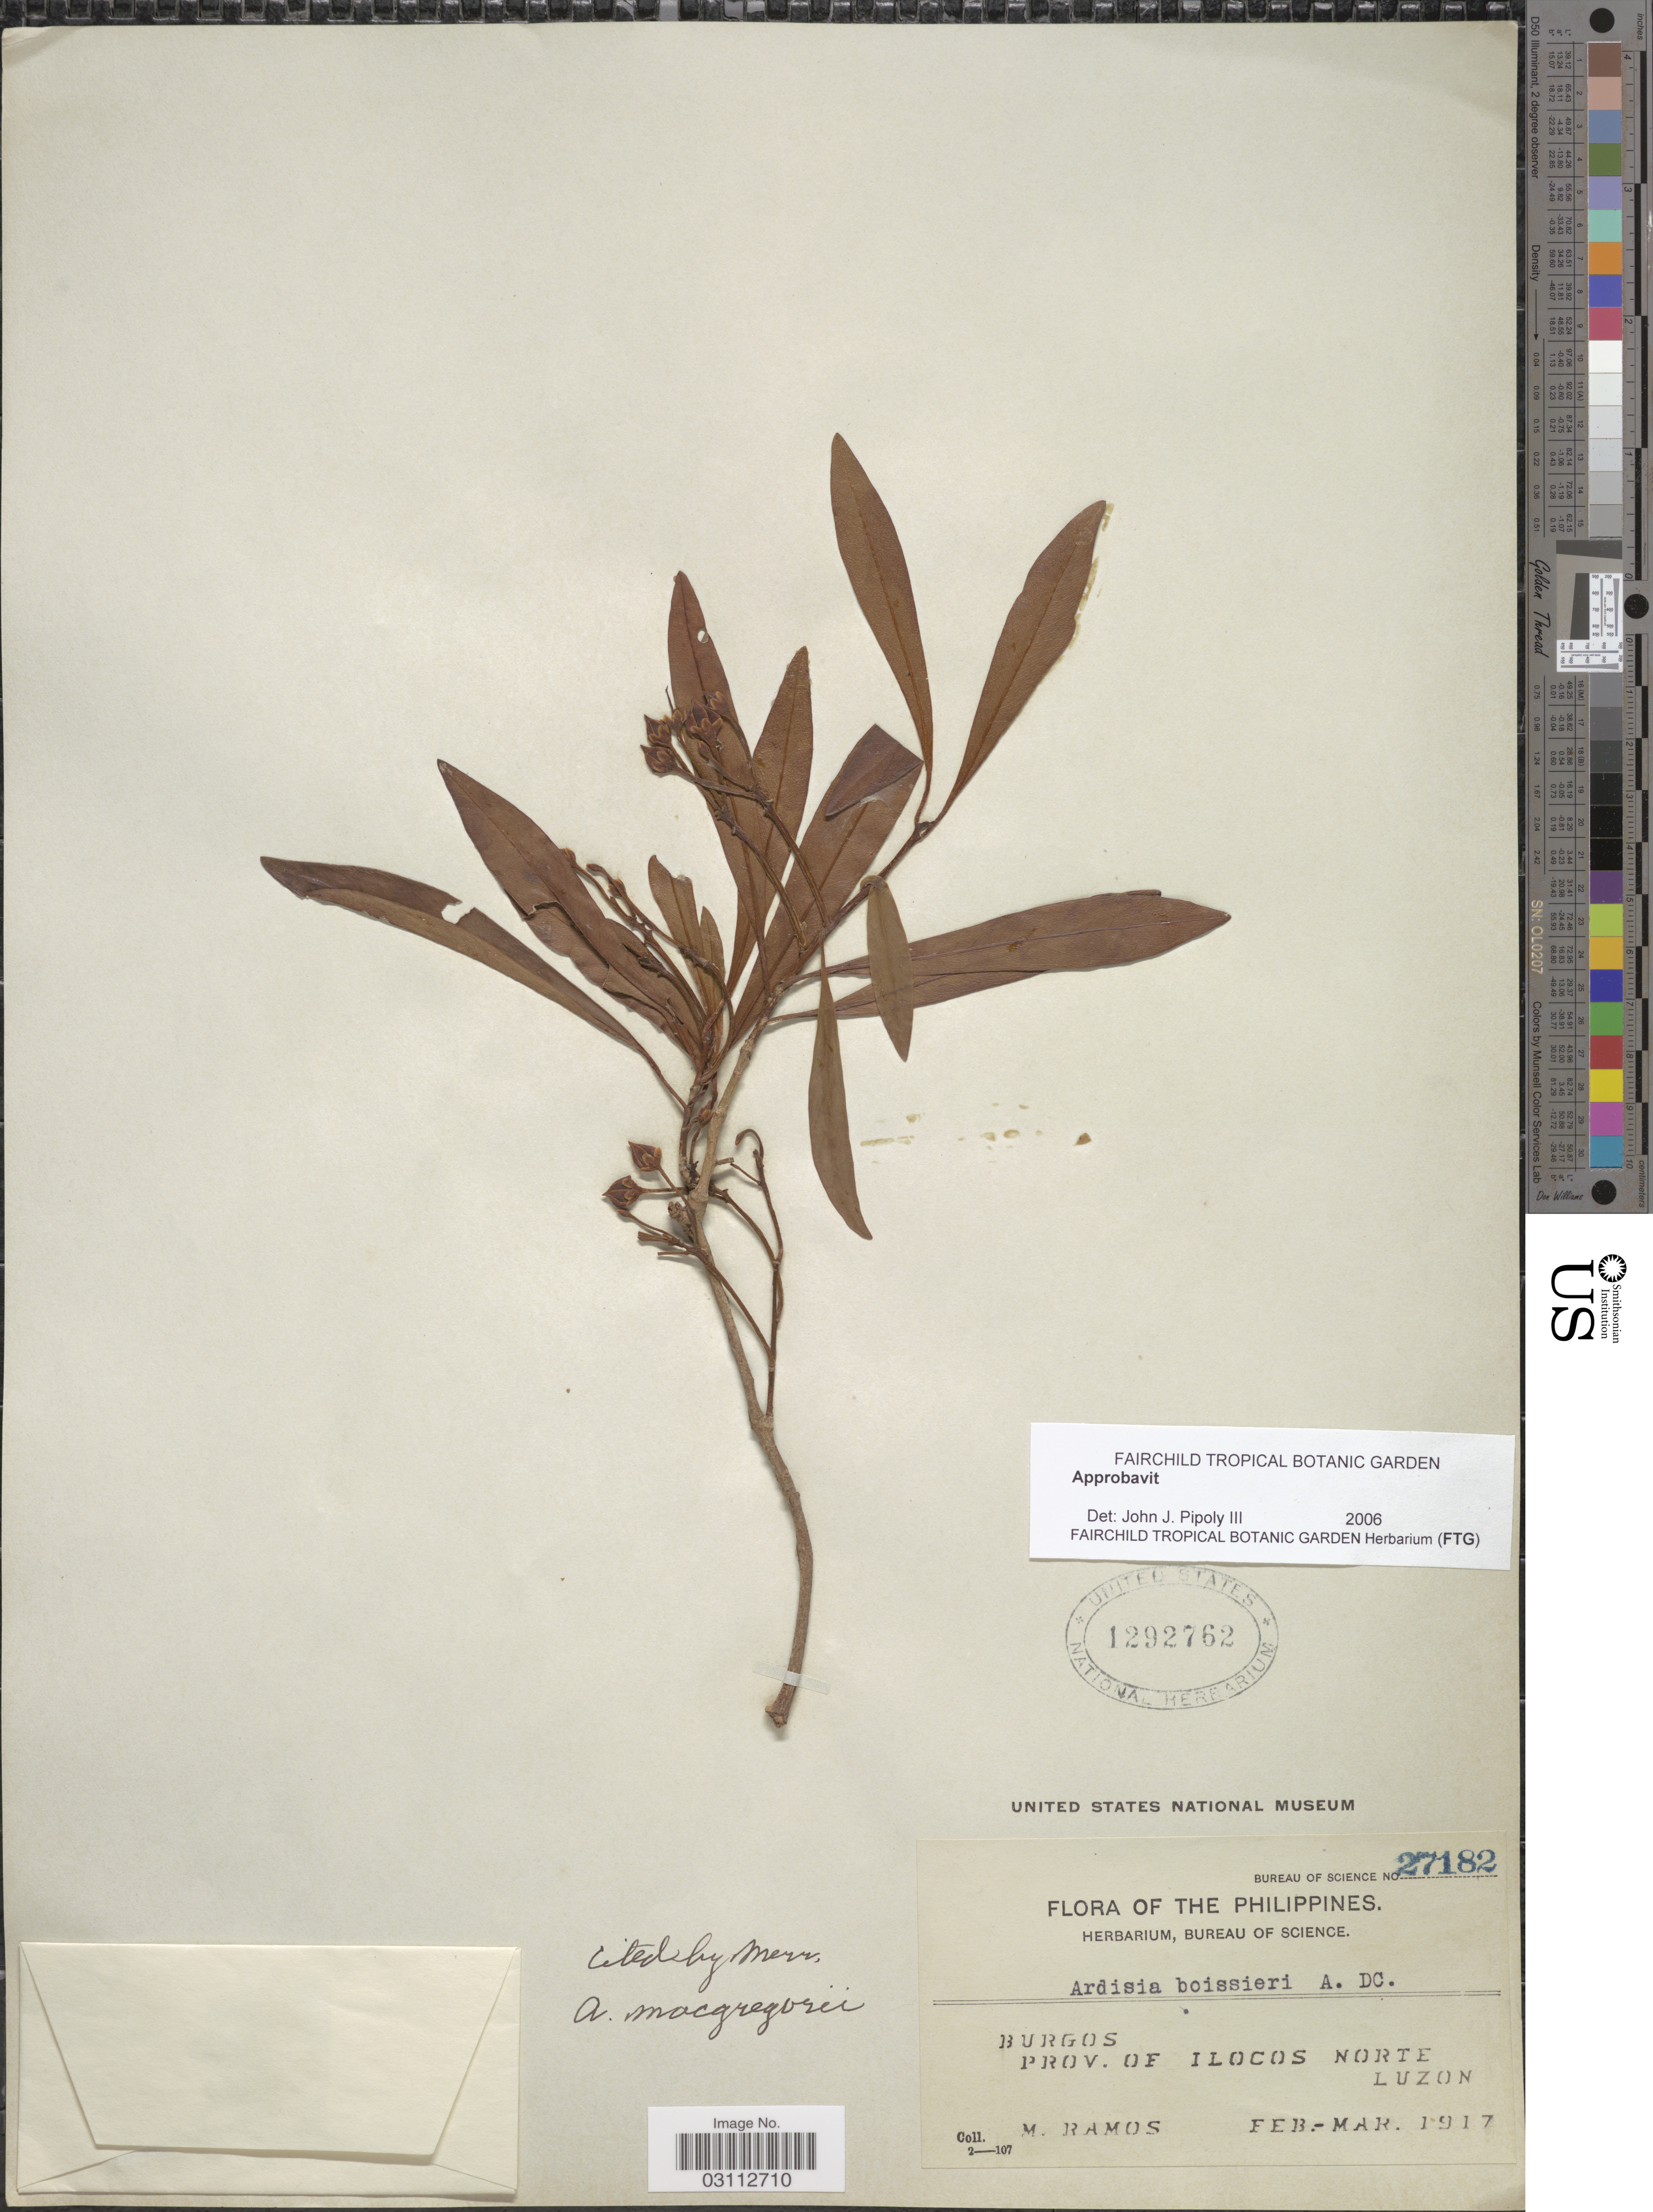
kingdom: Plantae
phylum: Tracheophyta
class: Magnoliopsida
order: Ericales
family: Primulaceae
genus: Ardisia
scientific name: Ardisia boissieri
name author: A. DC.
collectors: M. Ramos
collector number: Bureau of science 27182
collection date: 1917-02/1917-03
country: Philippines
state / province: Ilocos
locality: Burgos, Prov. of Ilocos Norte, Luzon.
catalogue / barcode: US 1292762